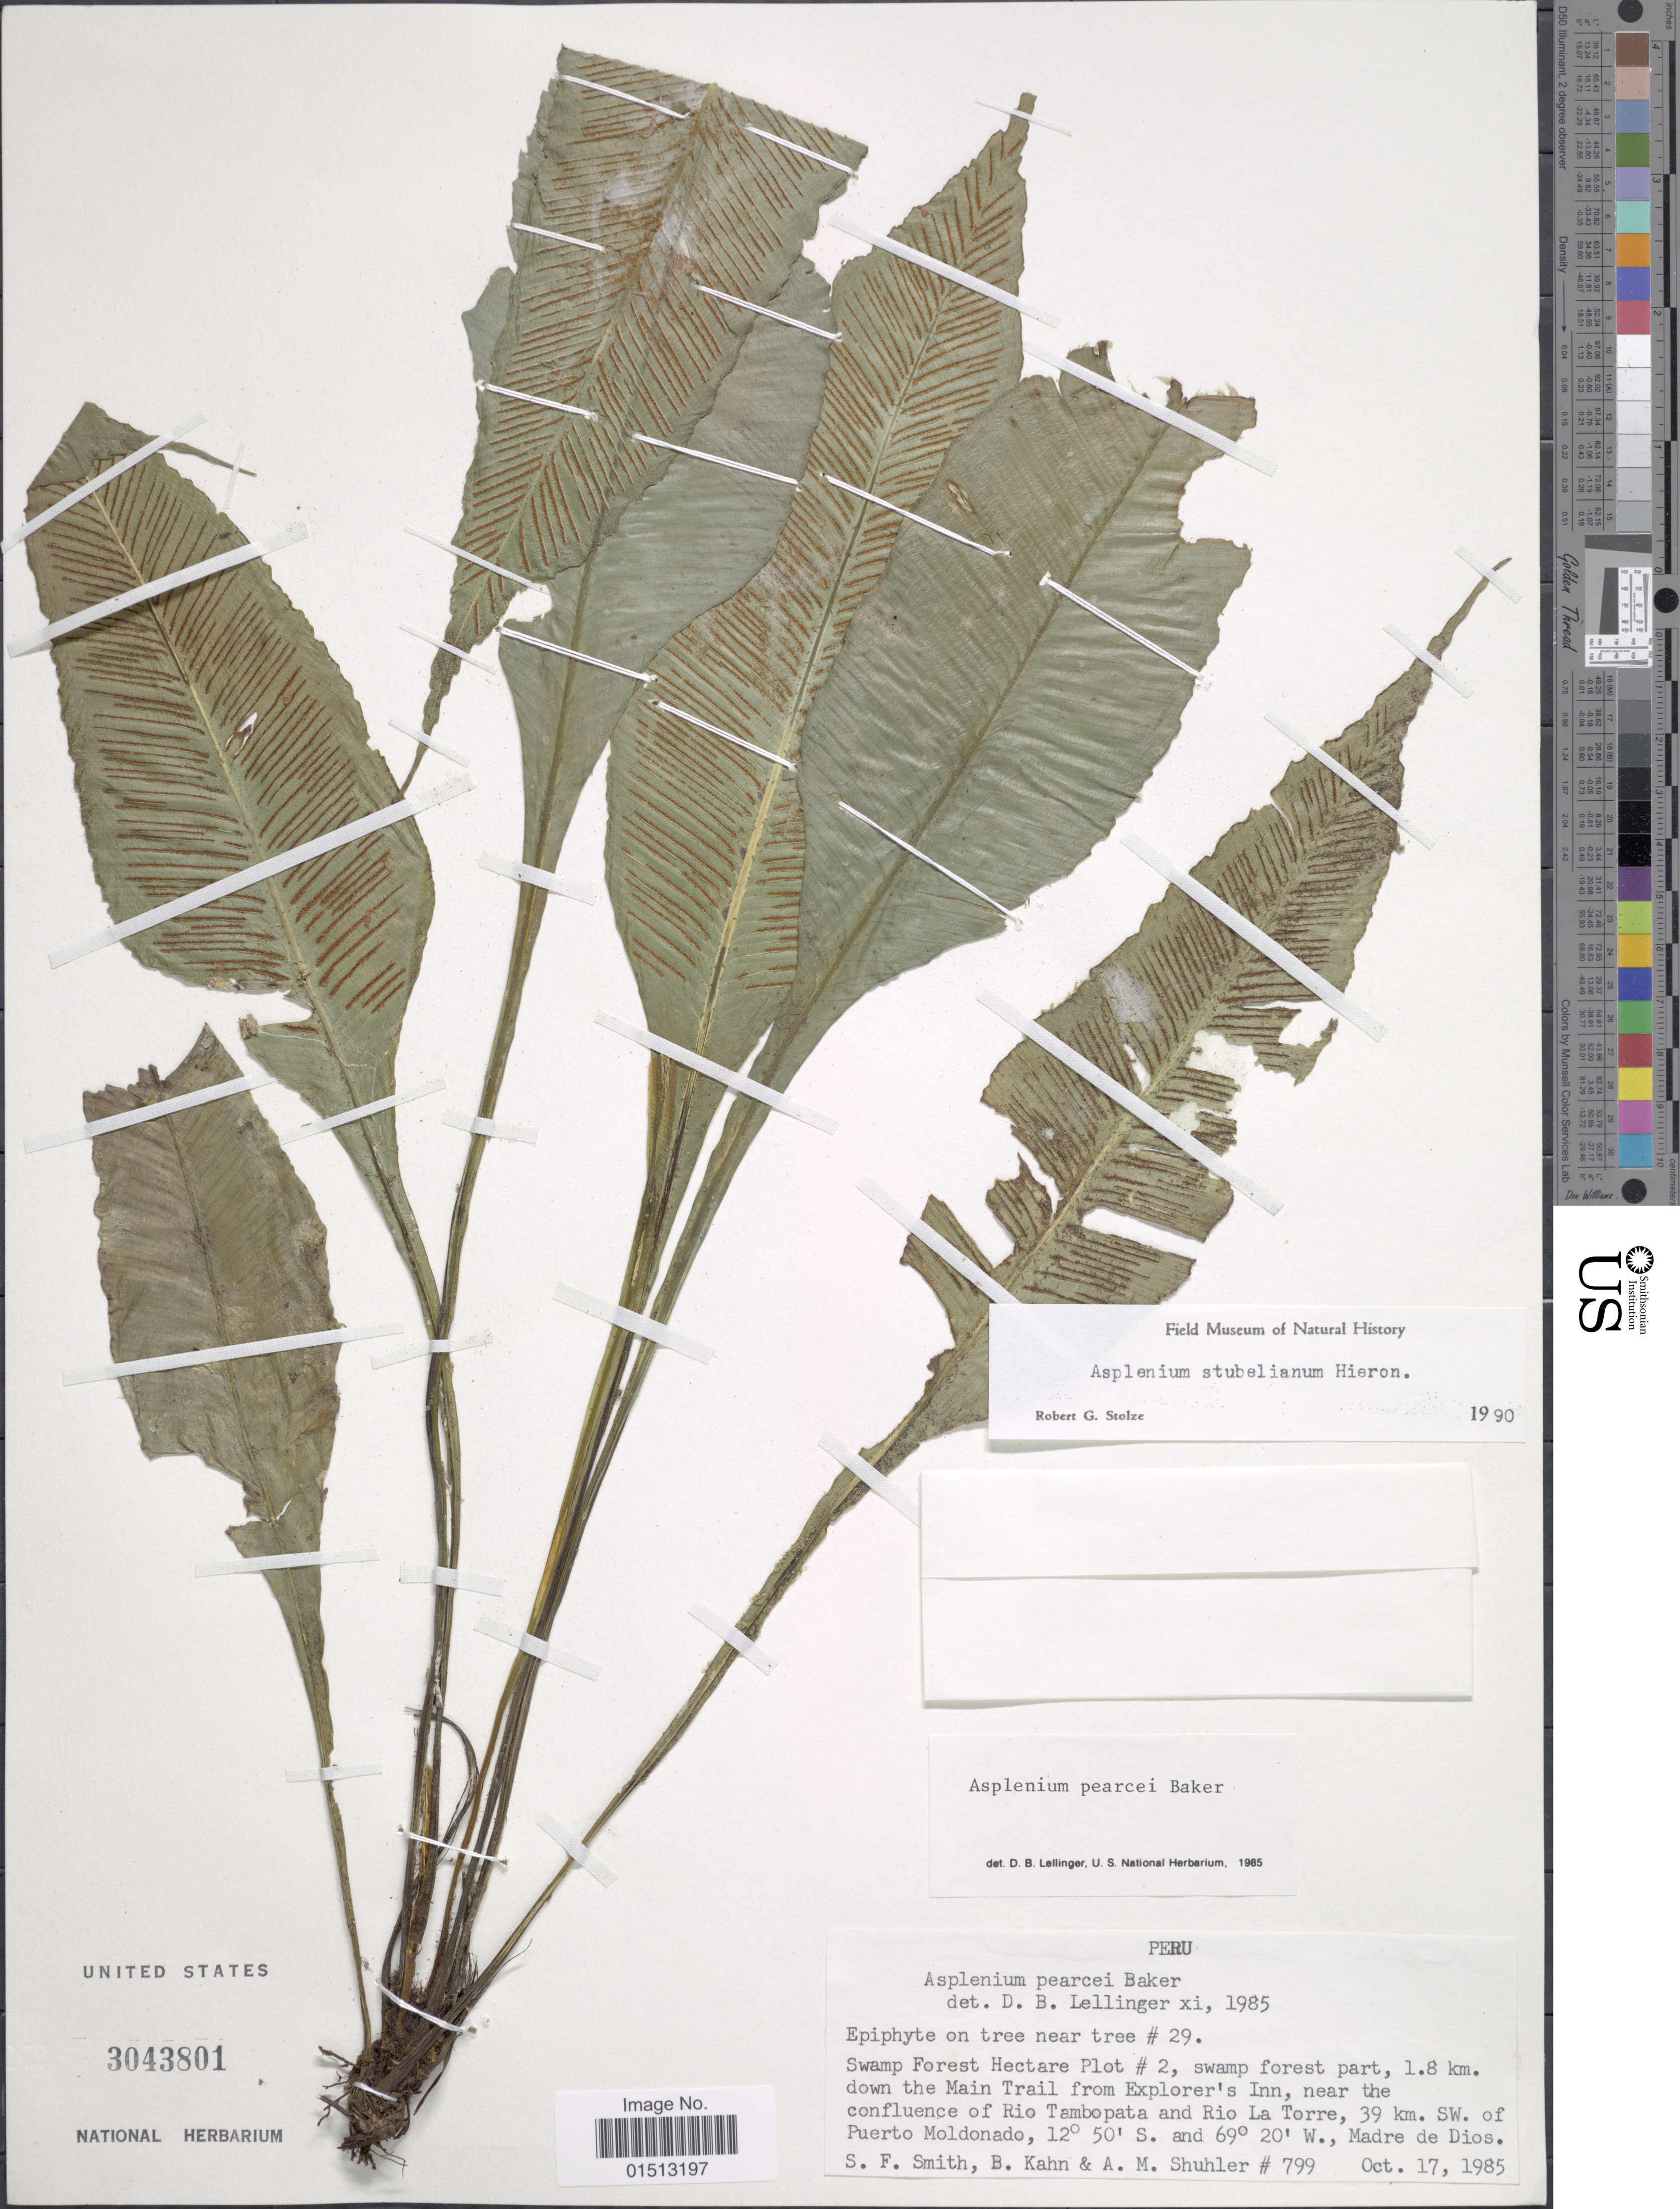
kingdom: Plantae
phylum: Tracheophyta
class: Polypodiopsida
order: Polypodiales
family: Aspleniaceae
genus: Asplenium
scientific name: Asplenium stuebelianum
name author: Hieron.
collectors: S.F. Smith, B. Kahn & A. Shuhler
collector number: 799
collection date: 1985-10-17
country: Peru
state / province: Madre de Dios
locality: Swamp Forest Hectare Plot #2, swamp forest part, 1.8 km. down the Main Trail from Explorer's Inn, near the confluence of Rio Tambopata and Rio La Torre, 39 km. SW. of Puerto Maldonado.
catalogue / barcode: US 3043801